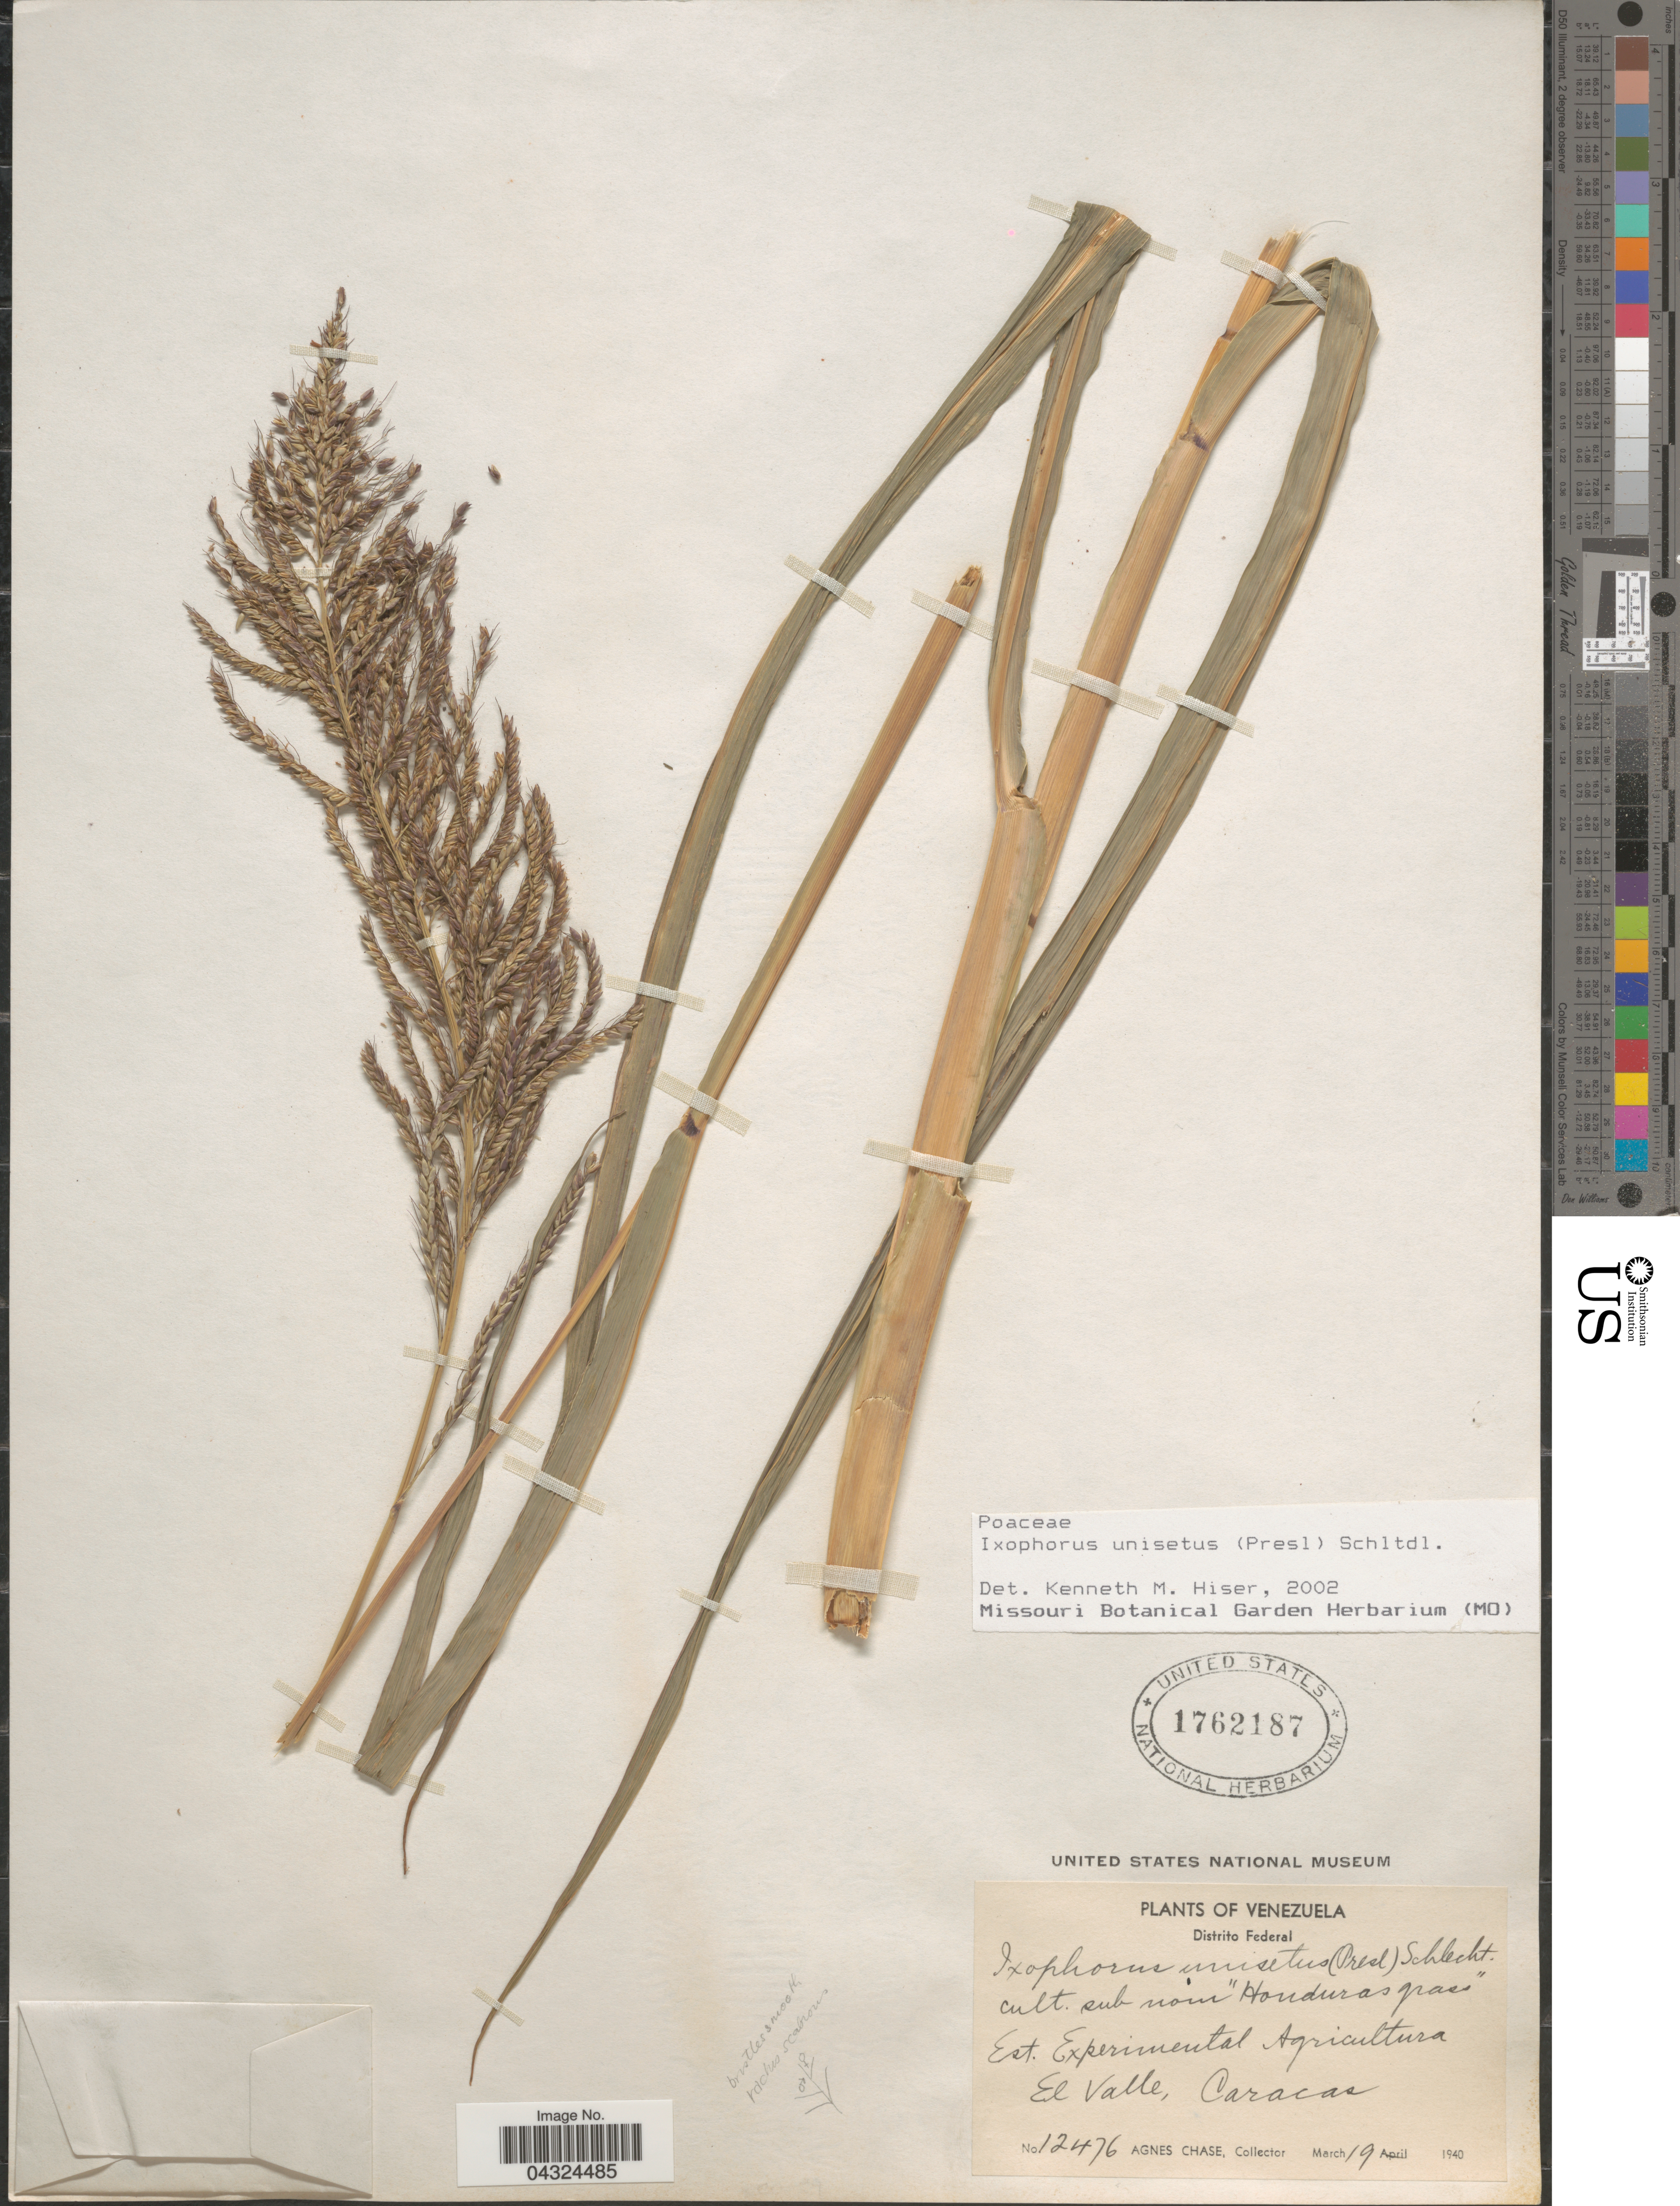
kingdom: Plantae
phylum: Tracheophyta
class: Liliopsida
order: Poales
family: Poaceae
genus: Ixophorus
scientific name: Ixophorus unisetus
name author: (J. Presl) Schltdl.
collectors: A. Chase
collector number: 12476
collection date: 1940-03-19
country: Venezuela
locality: Distrito Federal. Est. Experimental Agricultura. El Valle, Caracas.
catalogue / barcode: US 1762187